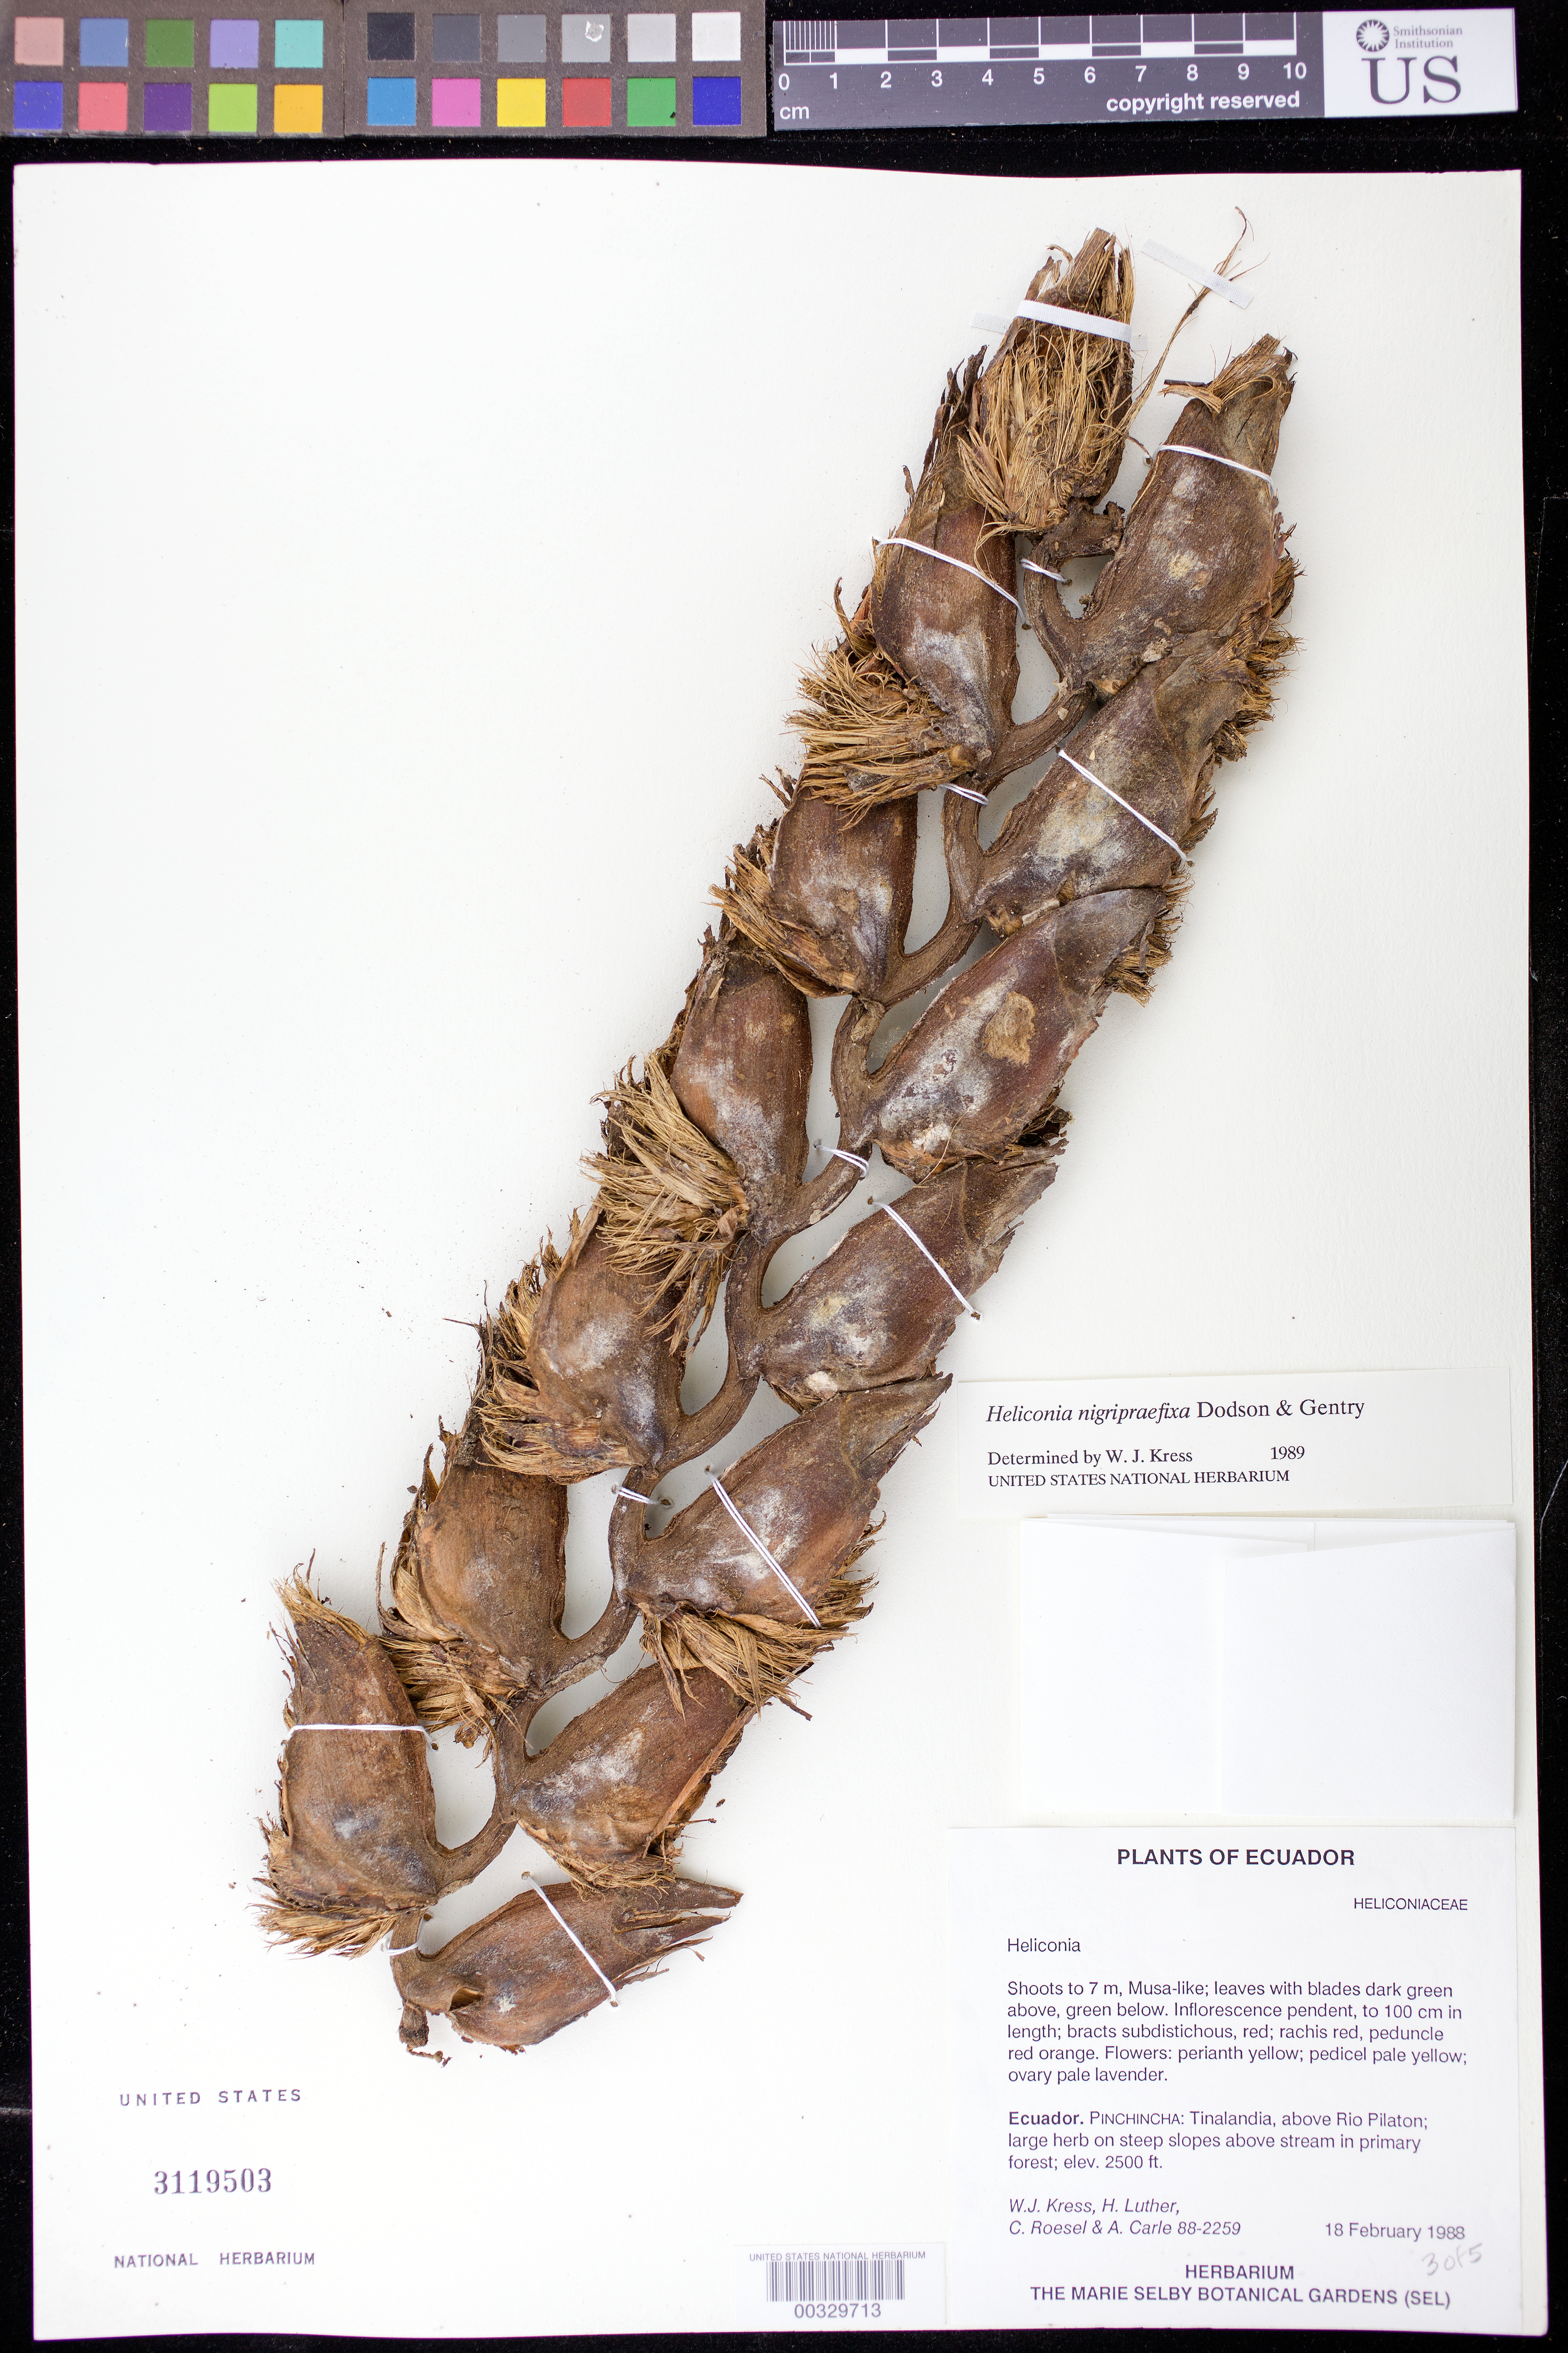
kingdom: Plantae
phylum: Tracheophyta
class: Liliopsida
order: Zingiberales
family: Heliconiaceae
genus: Heliconia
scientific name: Heliconia nigripraefixa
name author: Dodson & Gentry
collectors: W. J. Kress, Harry E. Luther, C. S. Roesel & A. Carle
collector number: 88-2259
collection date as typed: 18 Feb 1988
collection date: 1988-02-18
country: Ecuador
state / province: Pichincha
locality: Tinalandia, above Rio pilaton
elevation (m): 762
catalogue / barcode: US 3119503